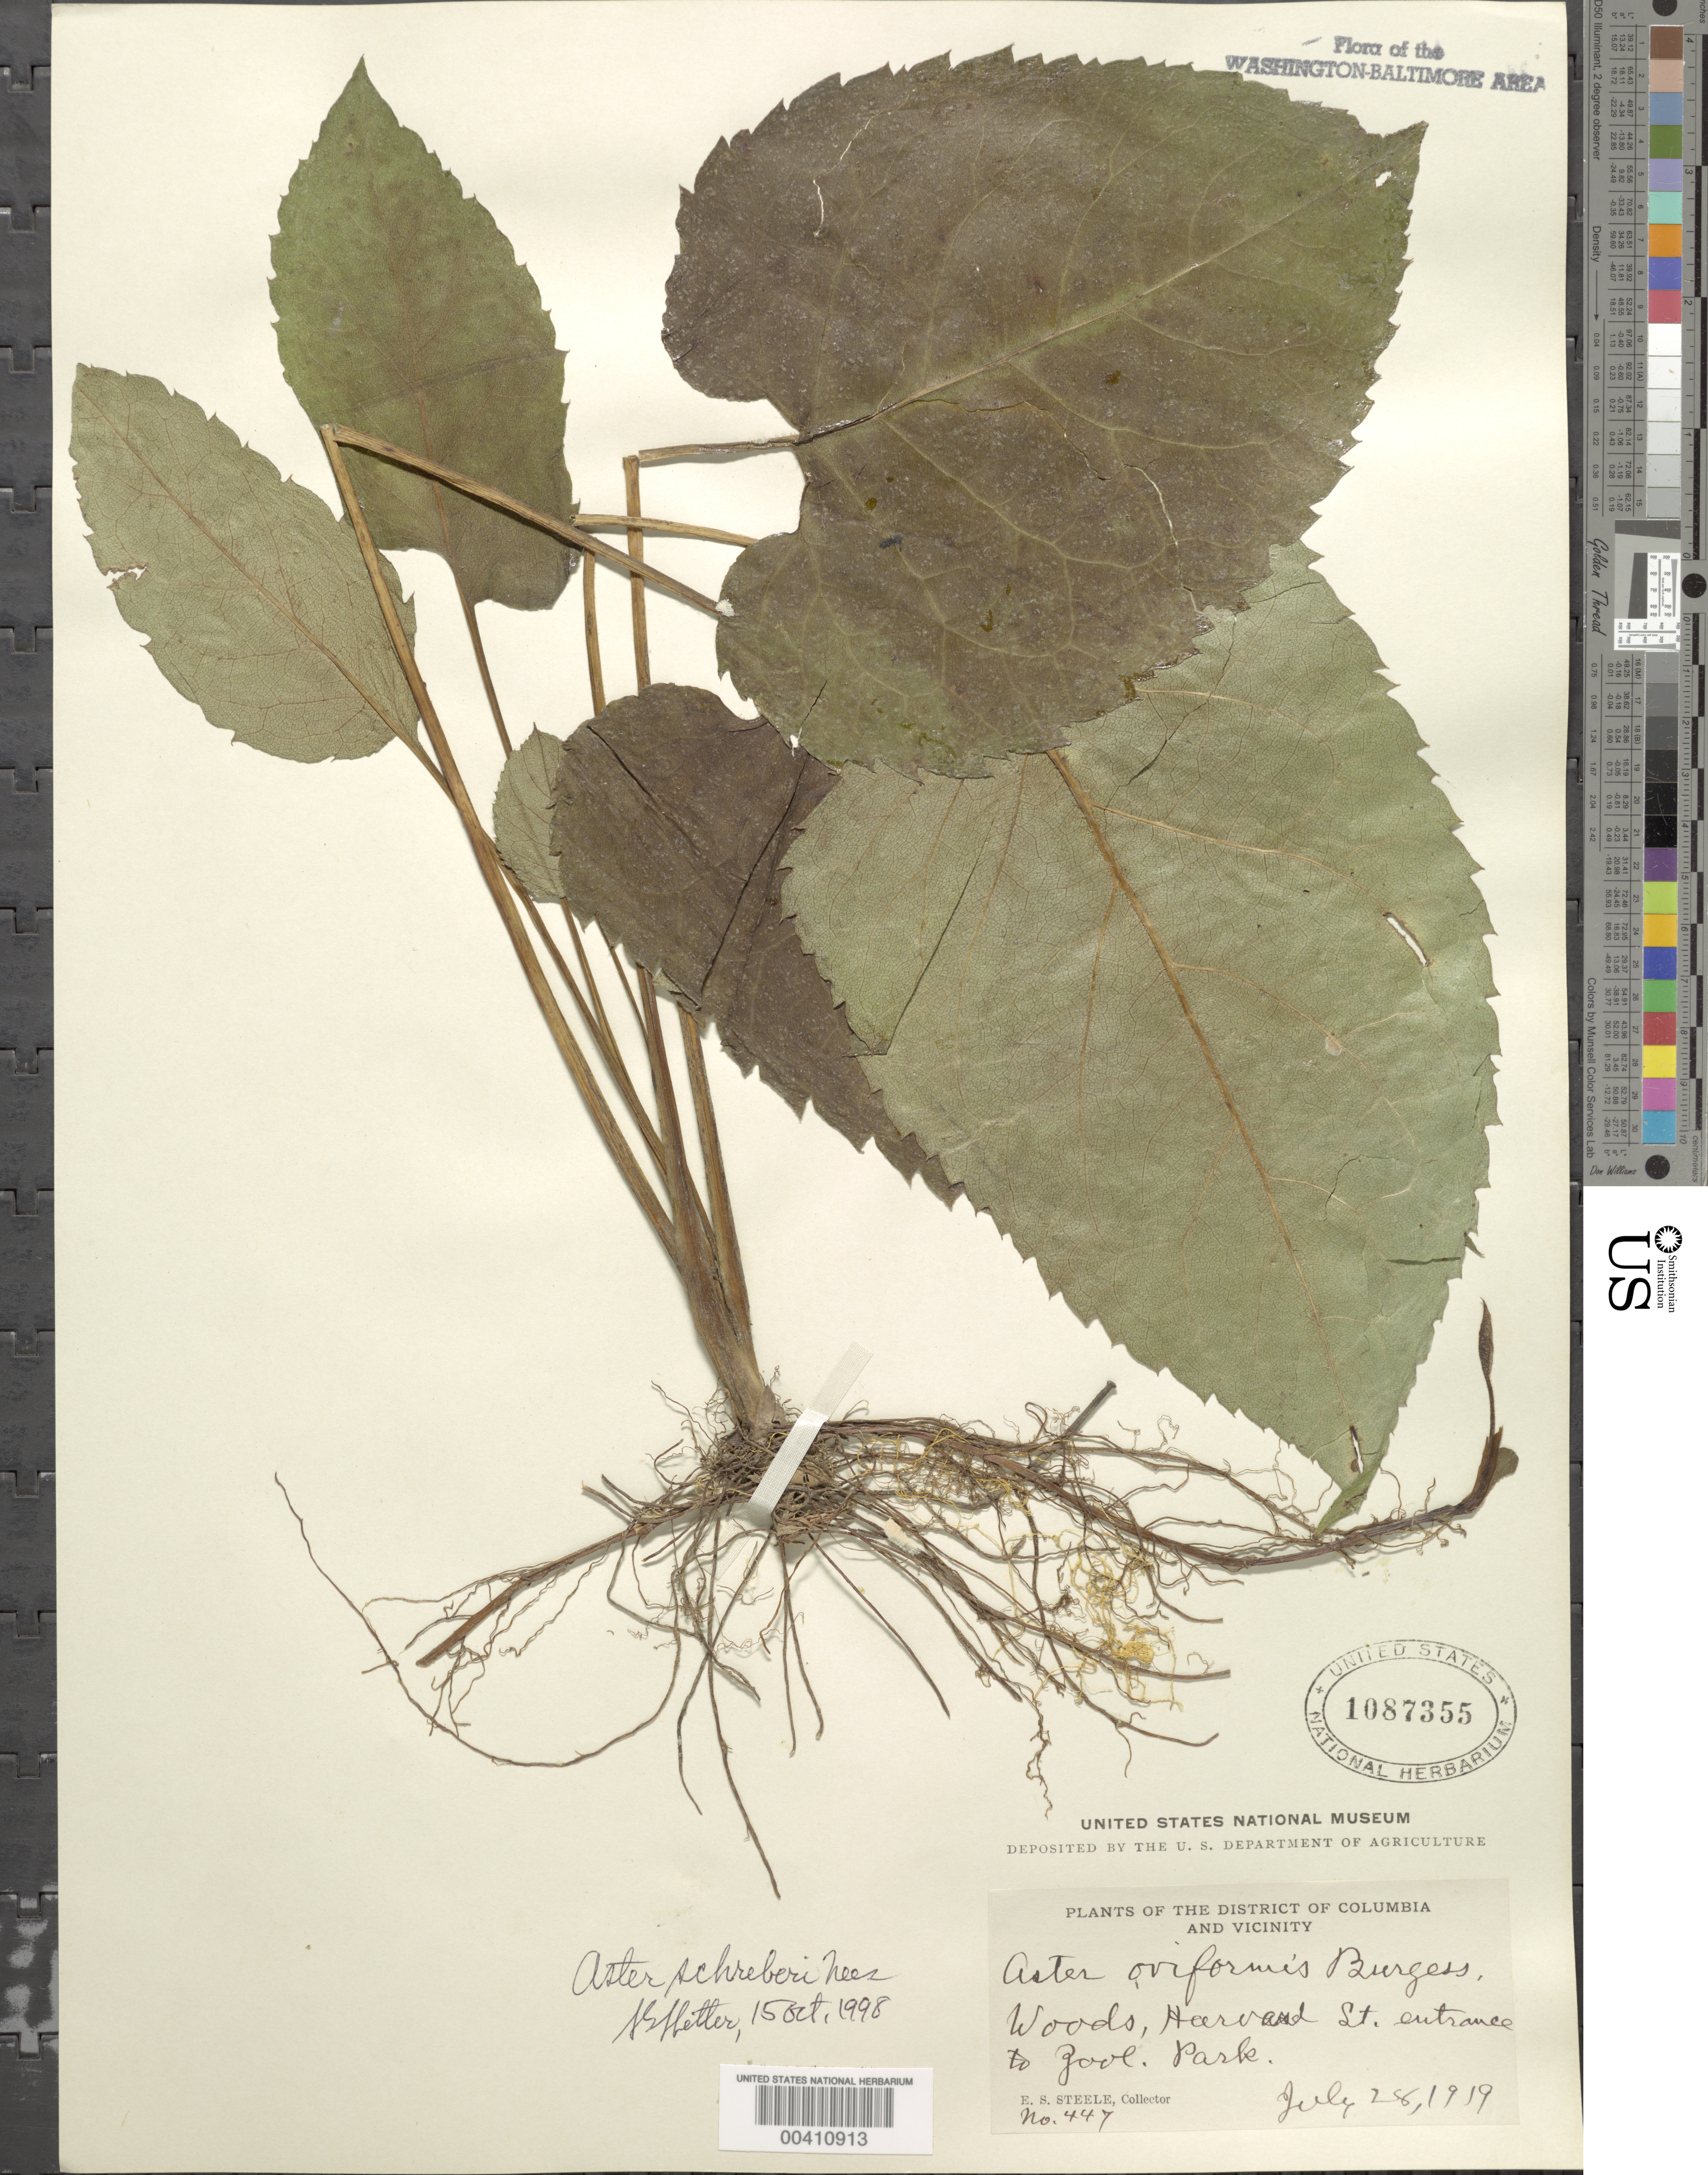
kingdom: Plantae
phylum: Tracheophyta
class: Magnoliopsida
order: Asterales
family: Asteraceae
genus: Eurybia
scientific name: Eurybia schreberi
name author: (Nees) Nees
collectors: E. Steele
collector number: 447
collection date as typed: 28 Jul 1919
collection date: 1919-07-28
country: United States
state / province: District of Columbia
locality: Harvard St entrance to Zoo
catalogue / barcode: US 1087355